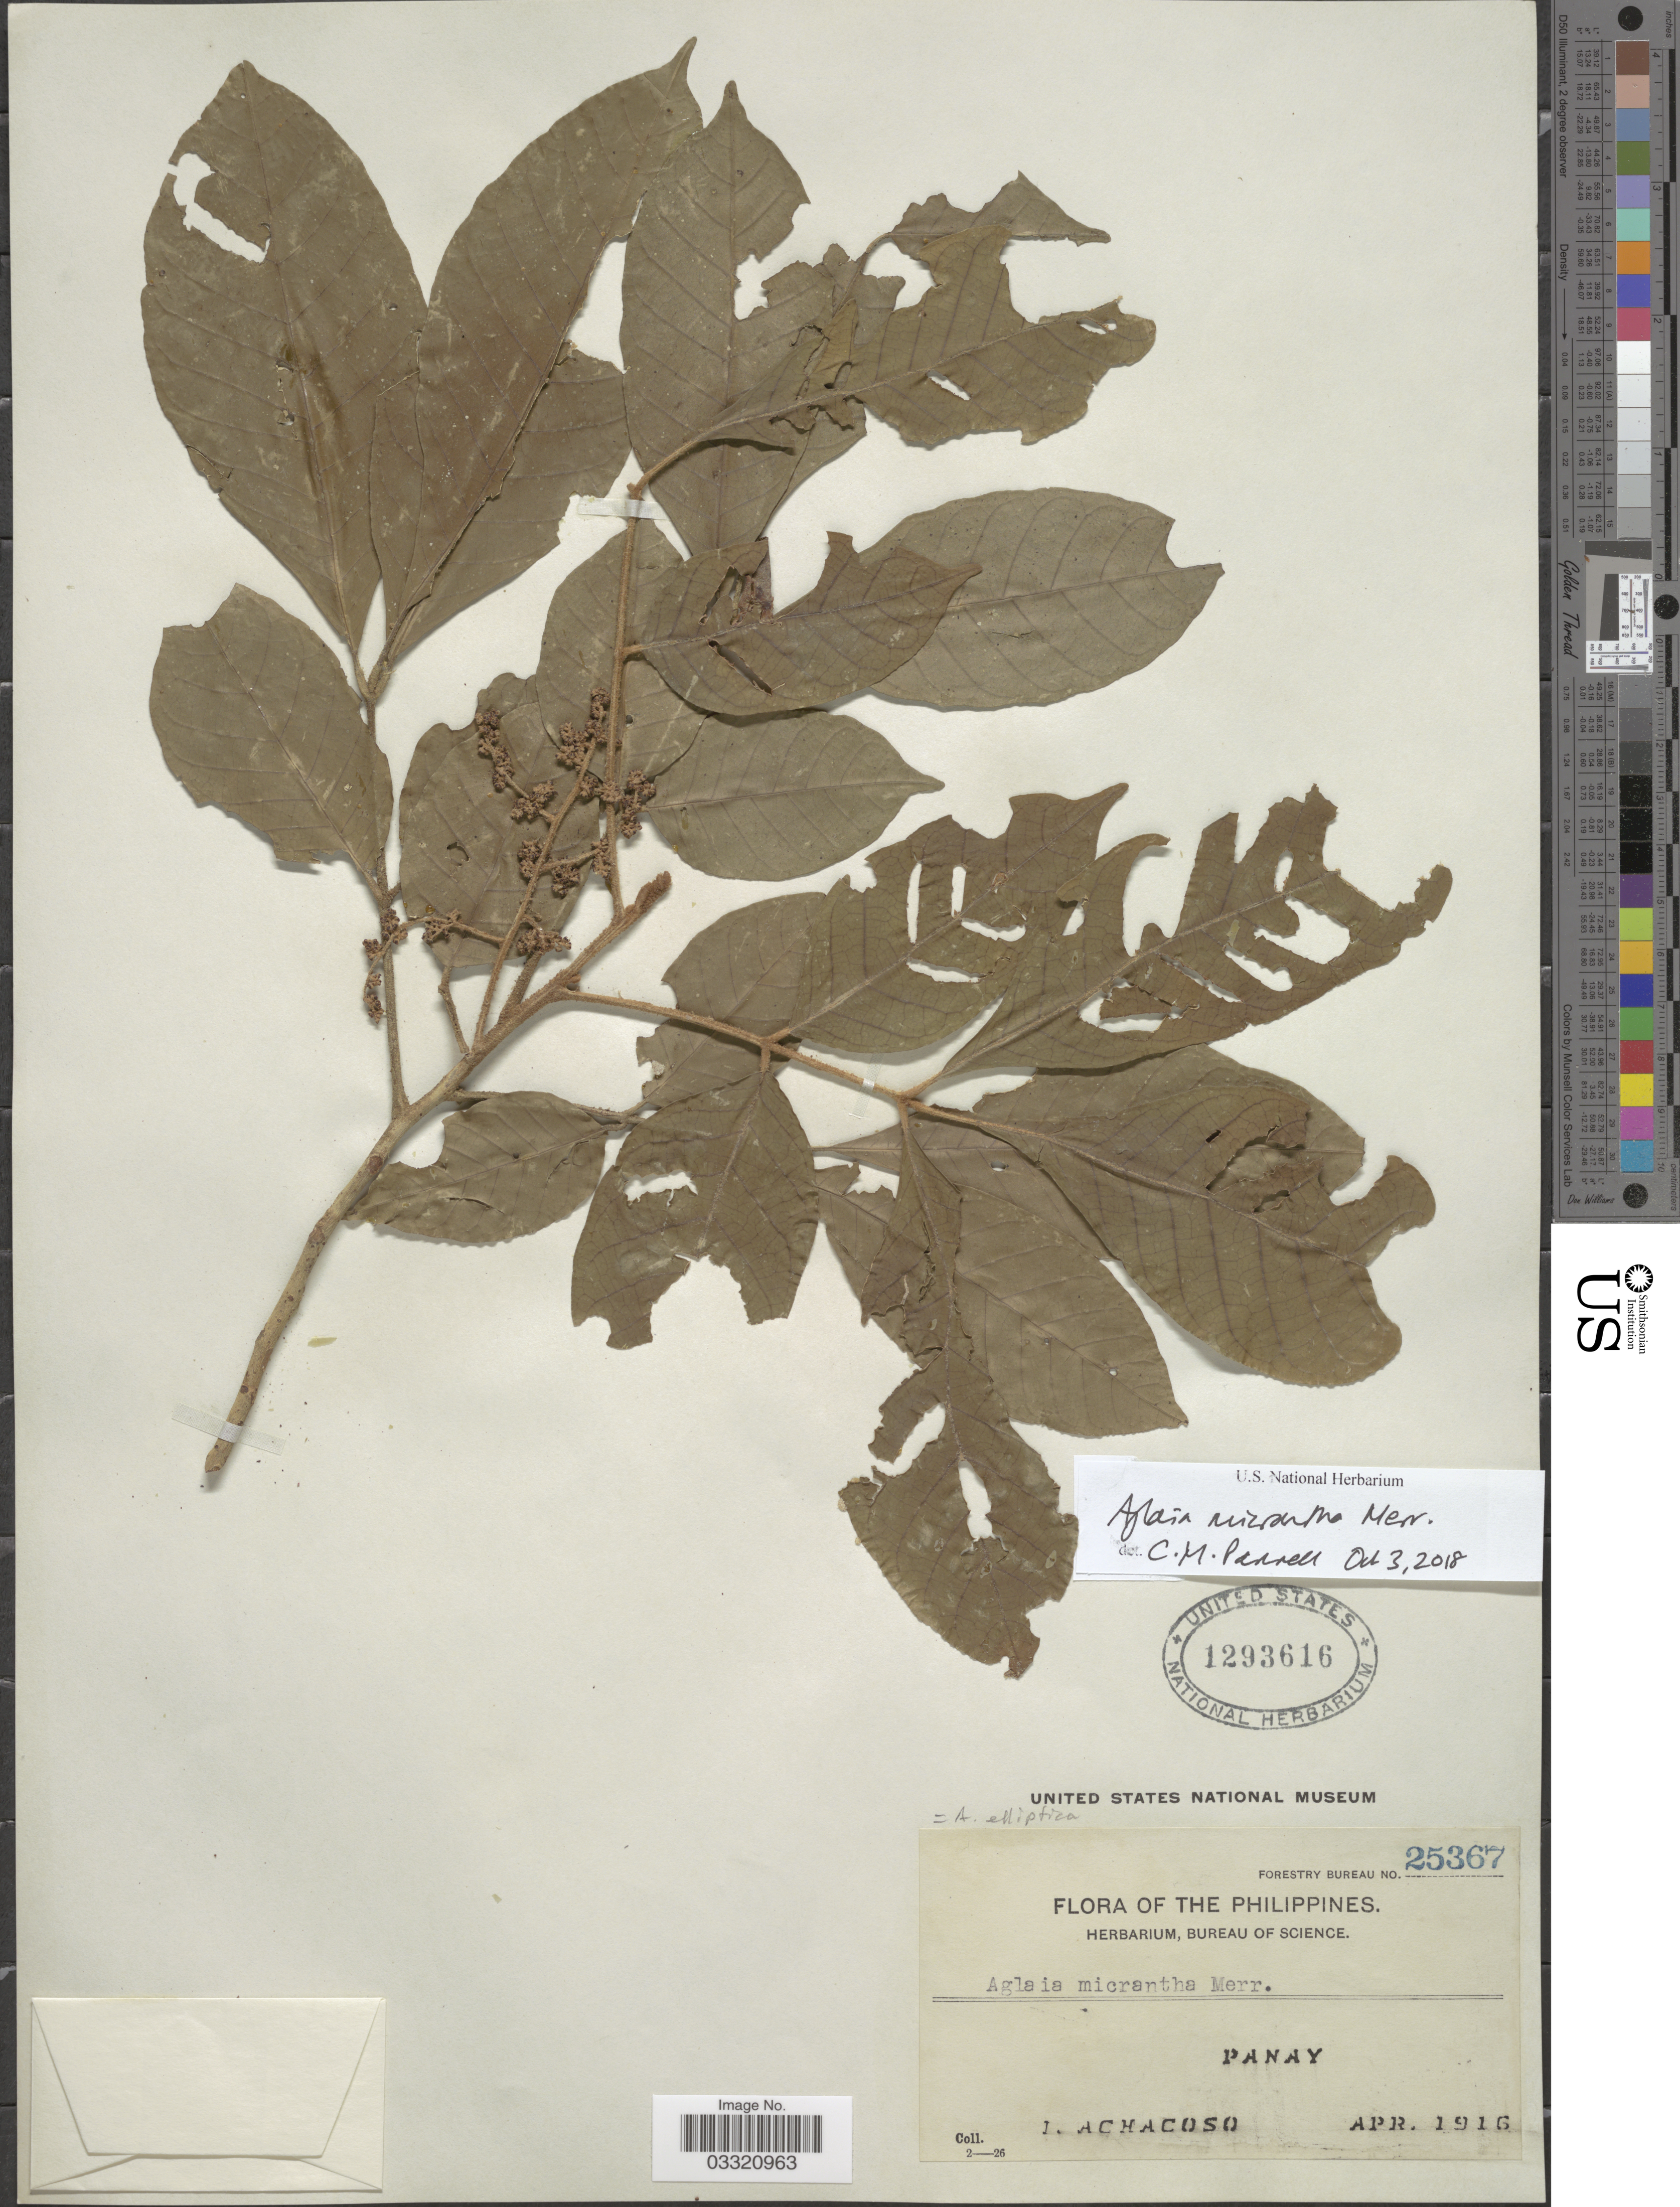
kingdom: Plantae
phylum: Tracheophyta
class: Magnoliopsida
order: Sapindales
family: Meliaceae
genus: Aglaia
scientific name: Aglaia micrantha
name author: Merr.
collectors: I. Achacoso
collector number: Forestry Bureau 25367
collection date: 1916-04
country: Philippines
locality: Panay.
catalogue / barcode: US 1293616